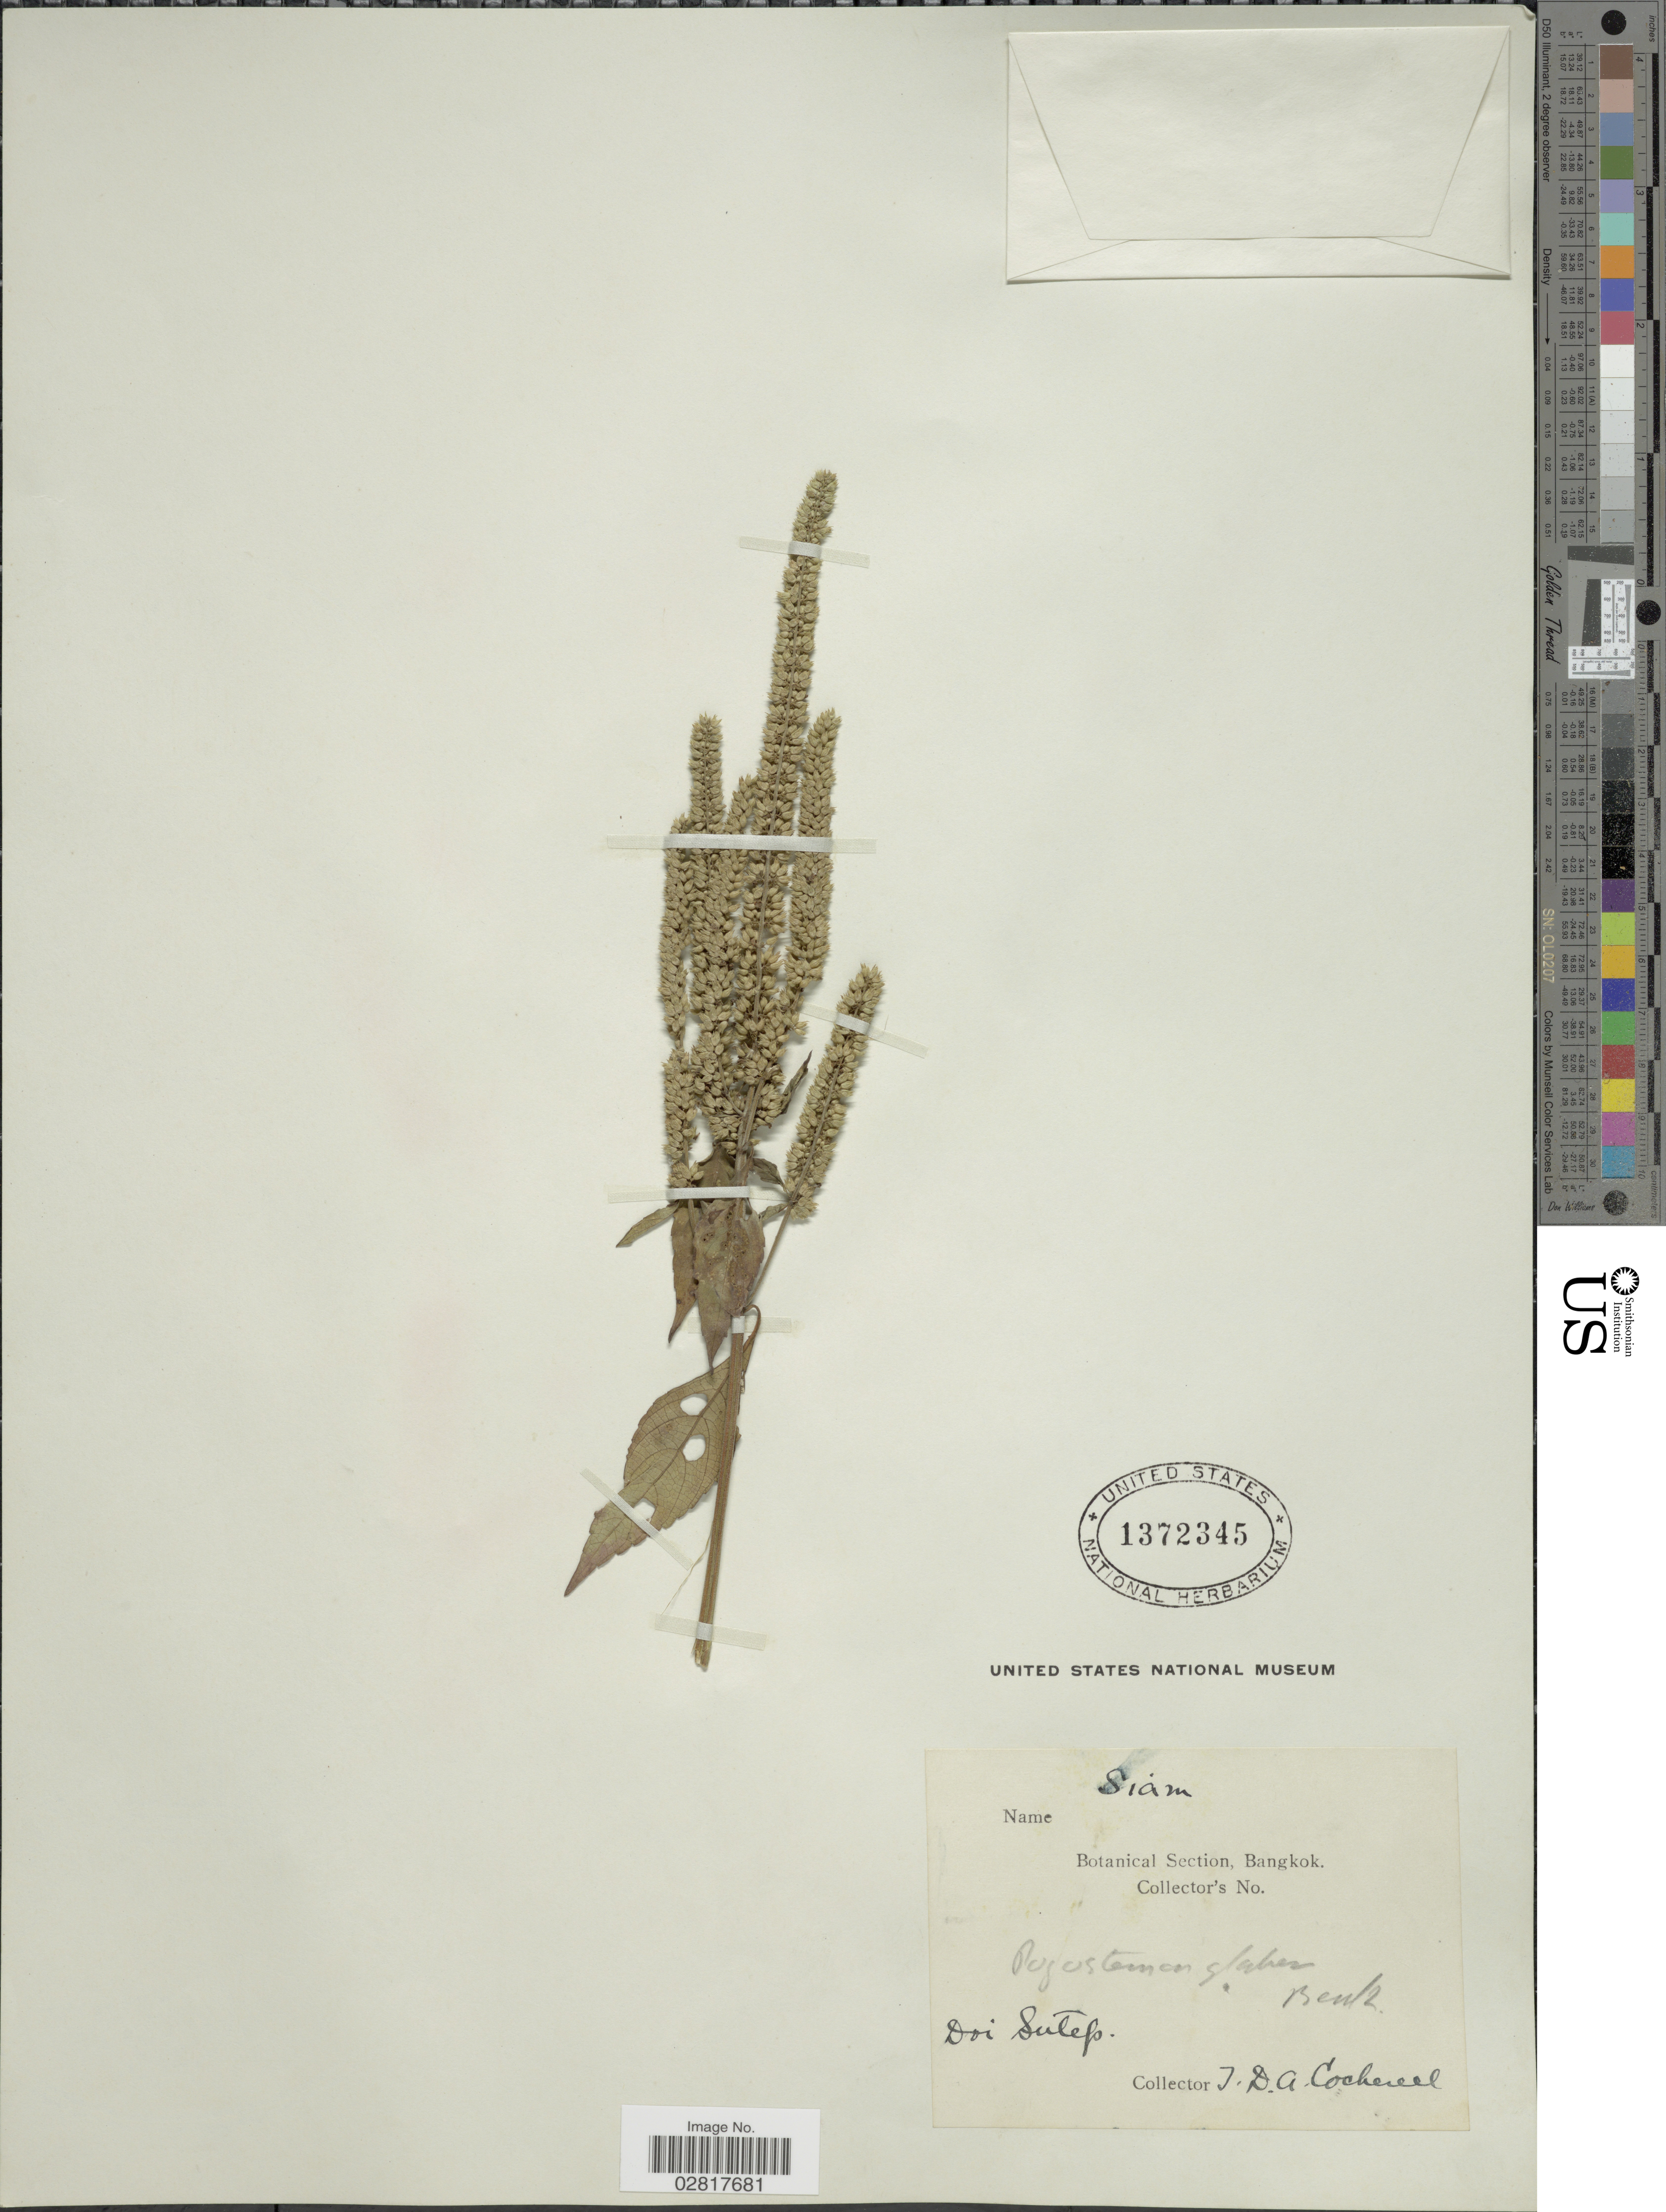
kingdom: Plantae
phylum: Tracheophyta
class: Magnoliopsida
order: Lamiales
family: Lamiaceae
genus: Pogostemon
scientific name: Pogostemon glaber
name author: Benth.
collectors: T. Cockerell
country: Thailand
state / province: Bangkok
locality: Siam. Doi Sutep.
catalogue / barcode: US 1372345